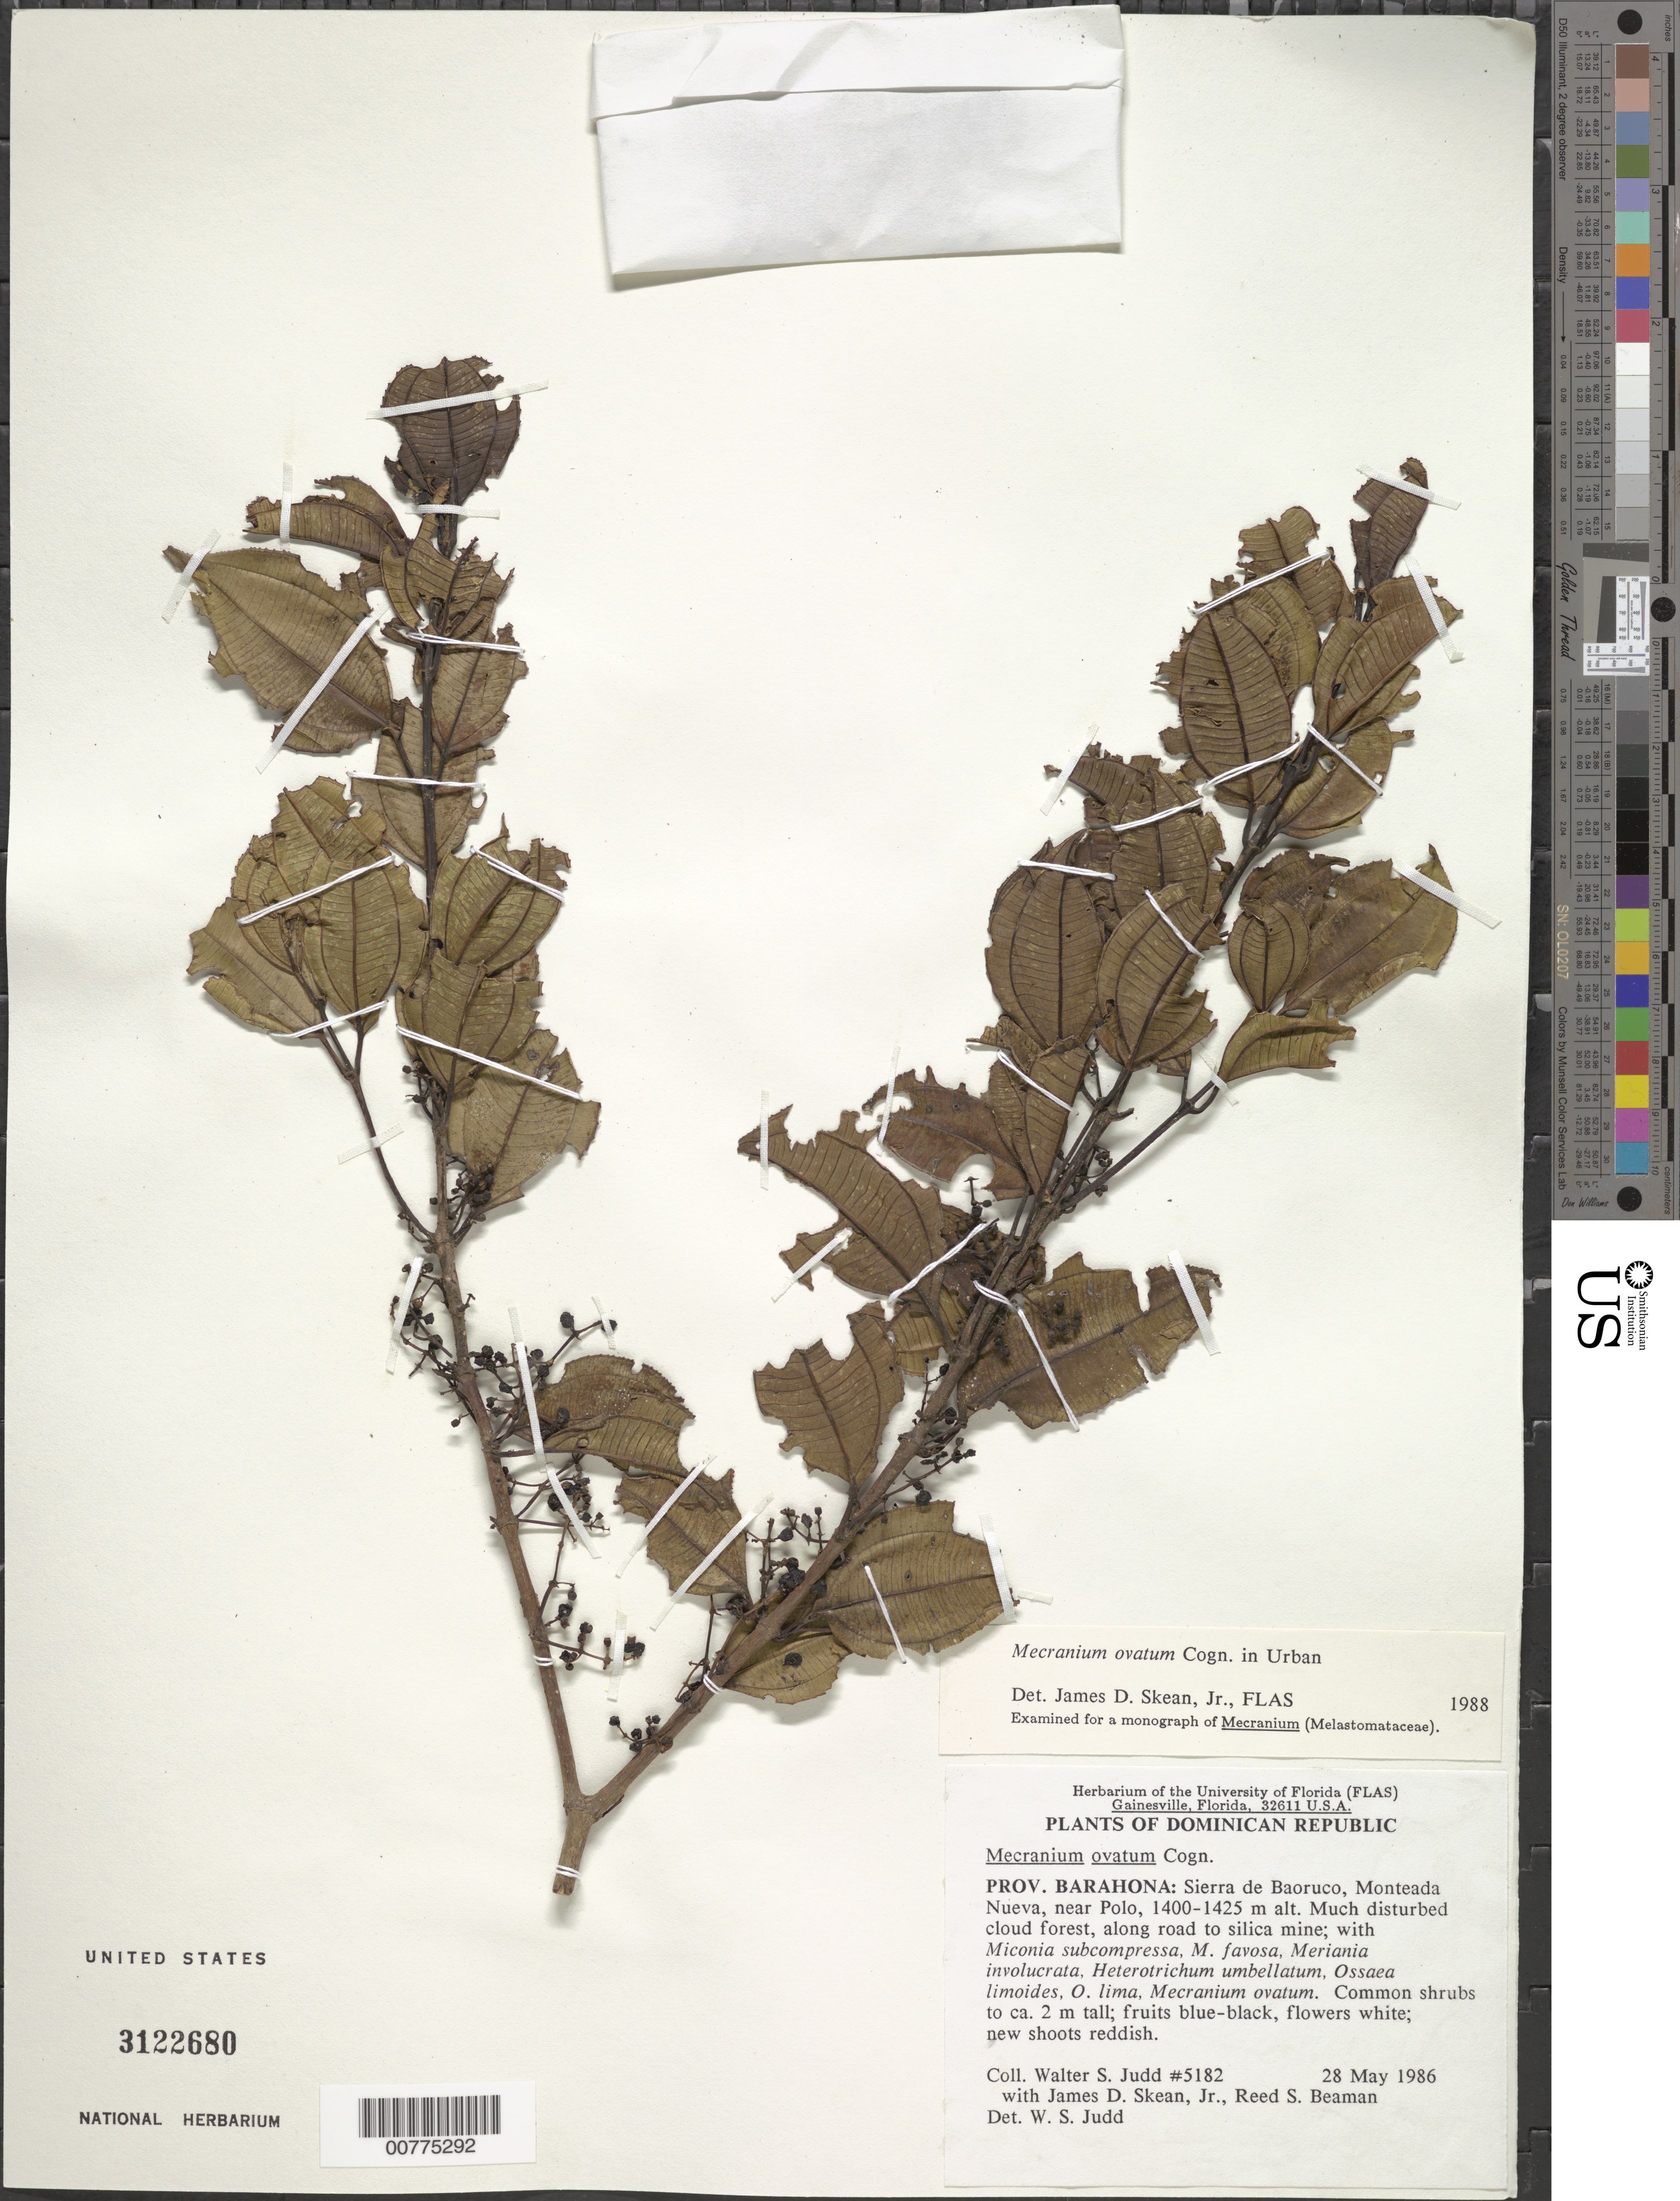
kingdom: Plantae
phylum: Tracheophyta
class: Magnoliopsida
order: Myrtales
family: Melastomataceae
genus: Mecranium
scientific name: Mecranium ovatum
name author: Cogn.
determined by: Skean, J. D., Jr.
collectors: W. S. Judd, J. D. Skean & R. S. Beaman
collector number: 5182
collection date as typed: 28 May 1986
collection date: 1986-05-28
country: Dominican Republic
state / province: Barahona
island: Hispaniola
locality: Sierra de Bahoruco, Monteada Nueva, near Polo.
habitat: Much disturbed cloud forest, along road to silica mine; with Miconia subcompressa, M. favosa, Meriania involucrata, etc.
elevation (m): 1400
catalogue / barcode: US 3122680